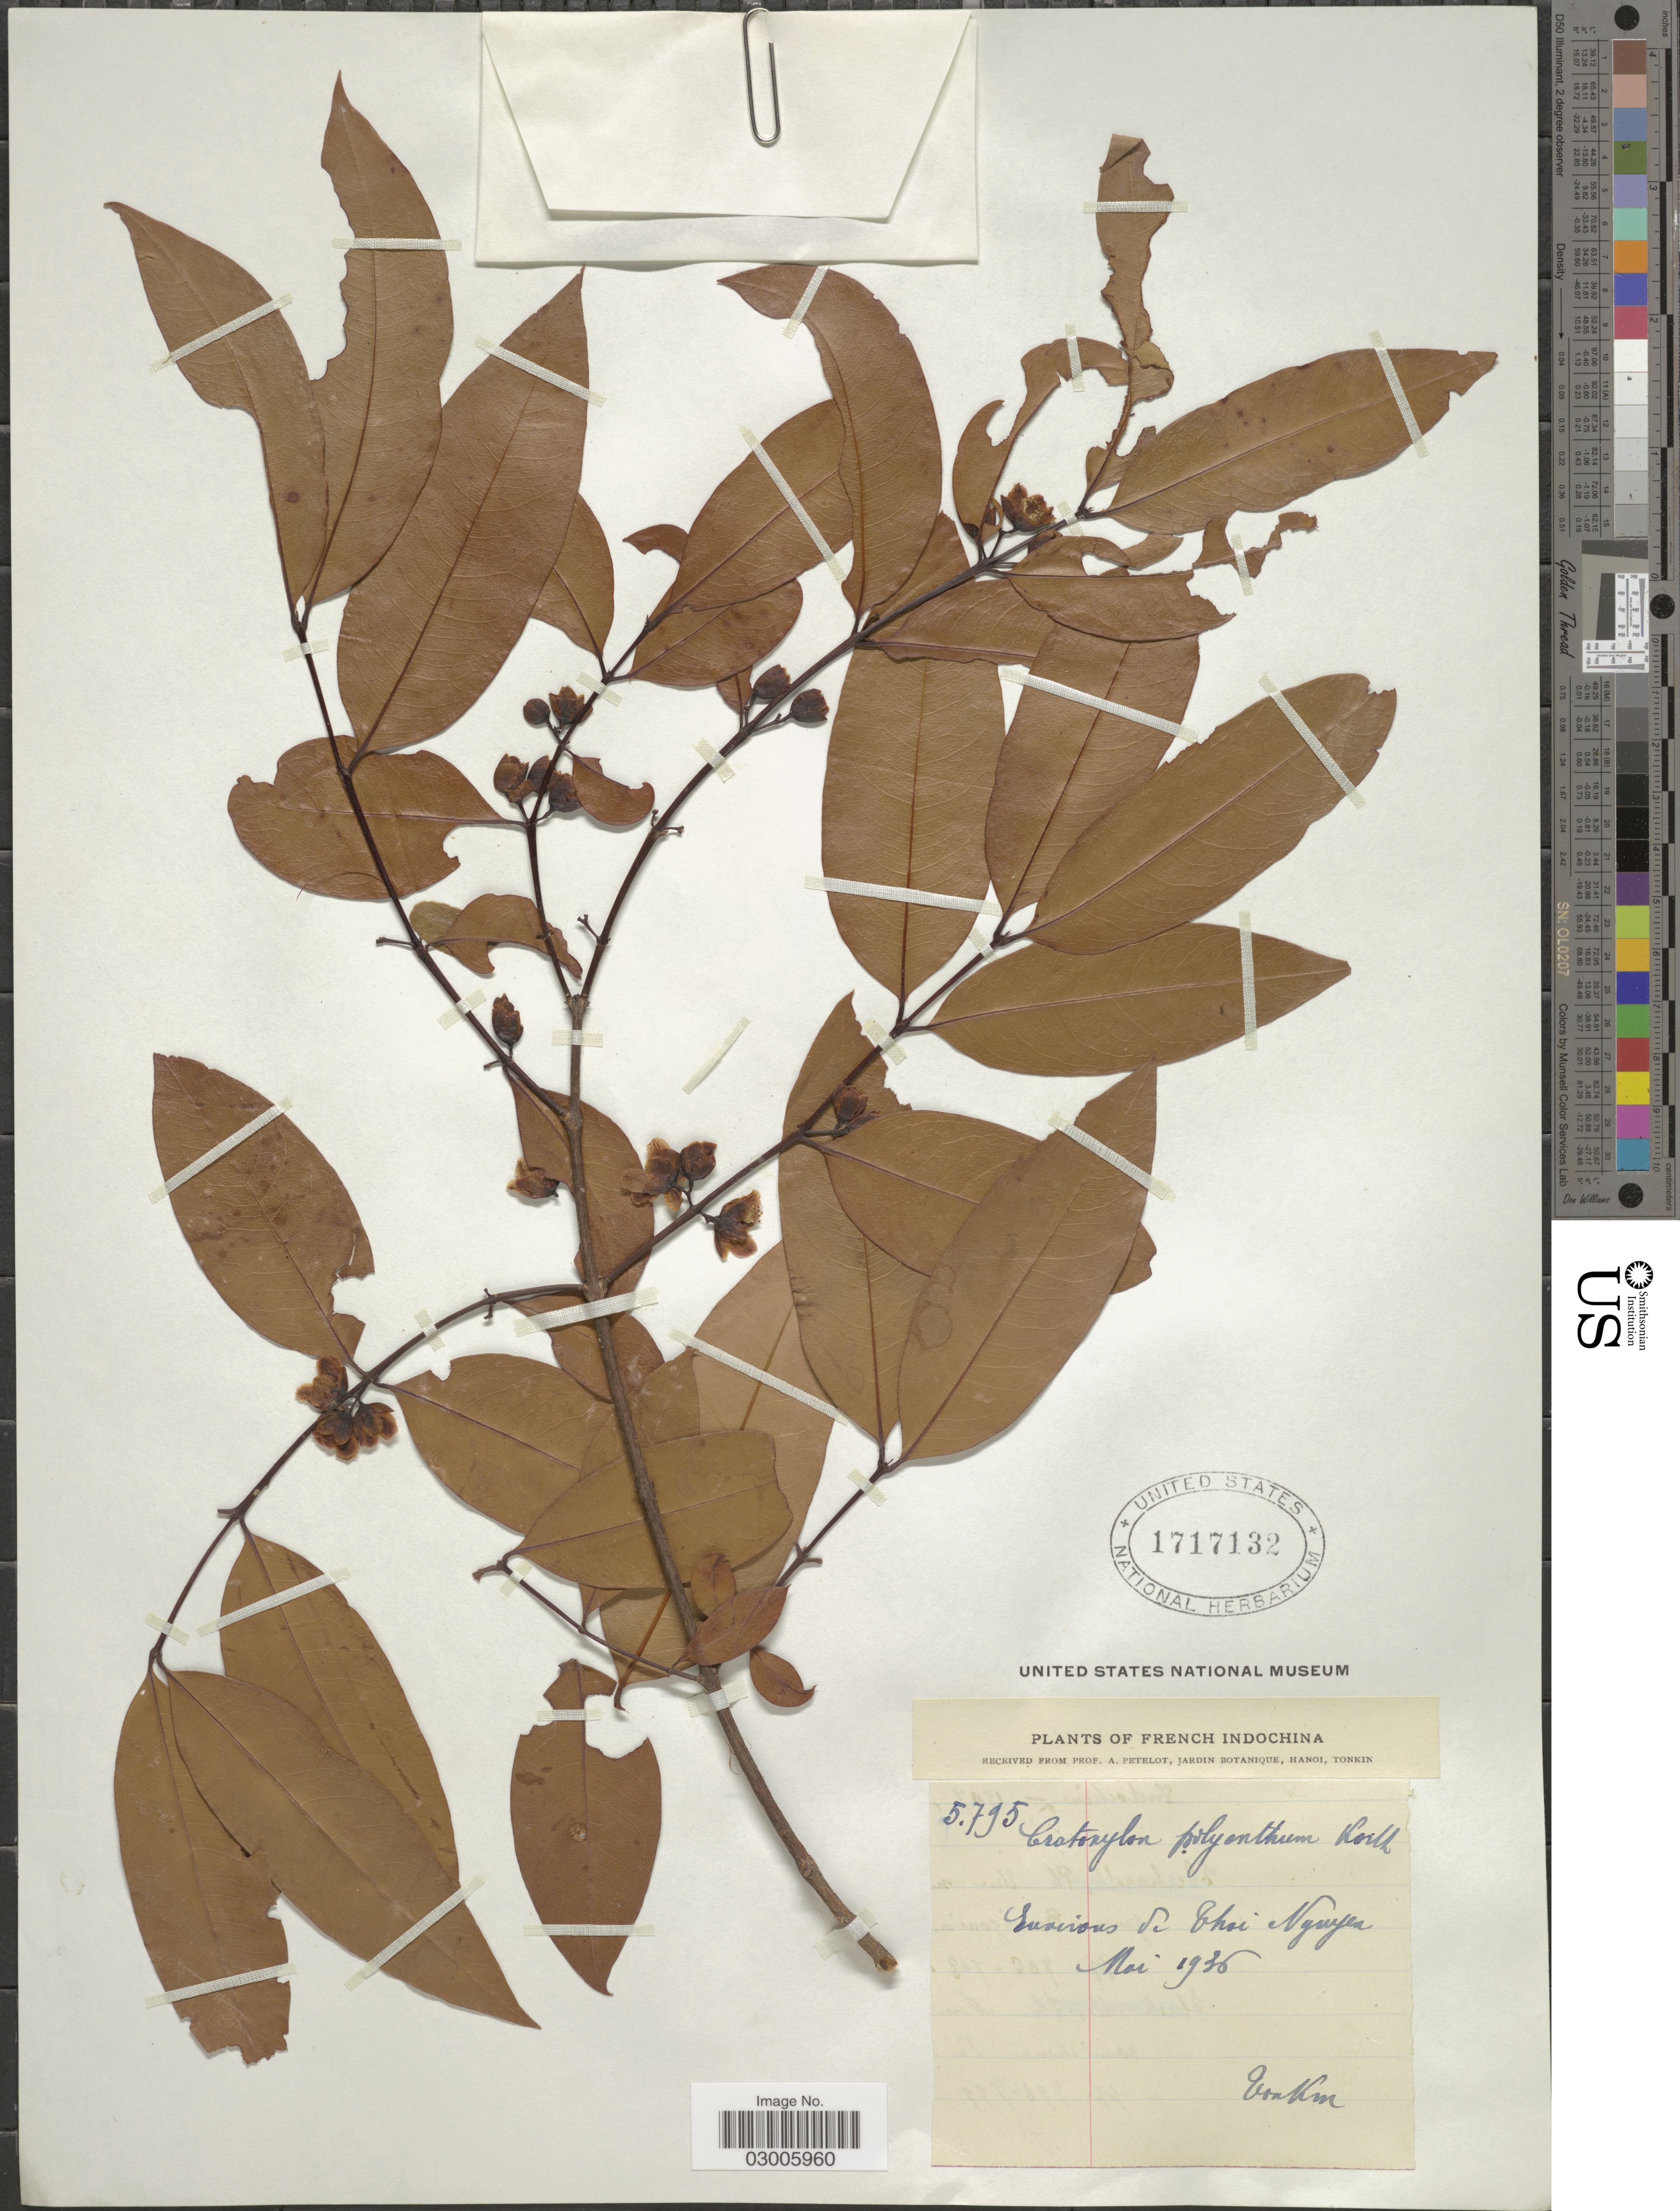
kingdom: Plantae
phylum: Tracheophyta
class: Magnoliopsida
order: Malpighiales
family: Hypericaceae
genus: Cratoxylum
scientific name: Cratoxylum polyanthum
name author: Korth.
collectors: A. Petelot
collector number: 5795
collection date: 1936-05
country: Vietnam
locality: Tonkin. French Indochina. Environs de Thoi Nguyen.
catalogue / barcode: US 1717132